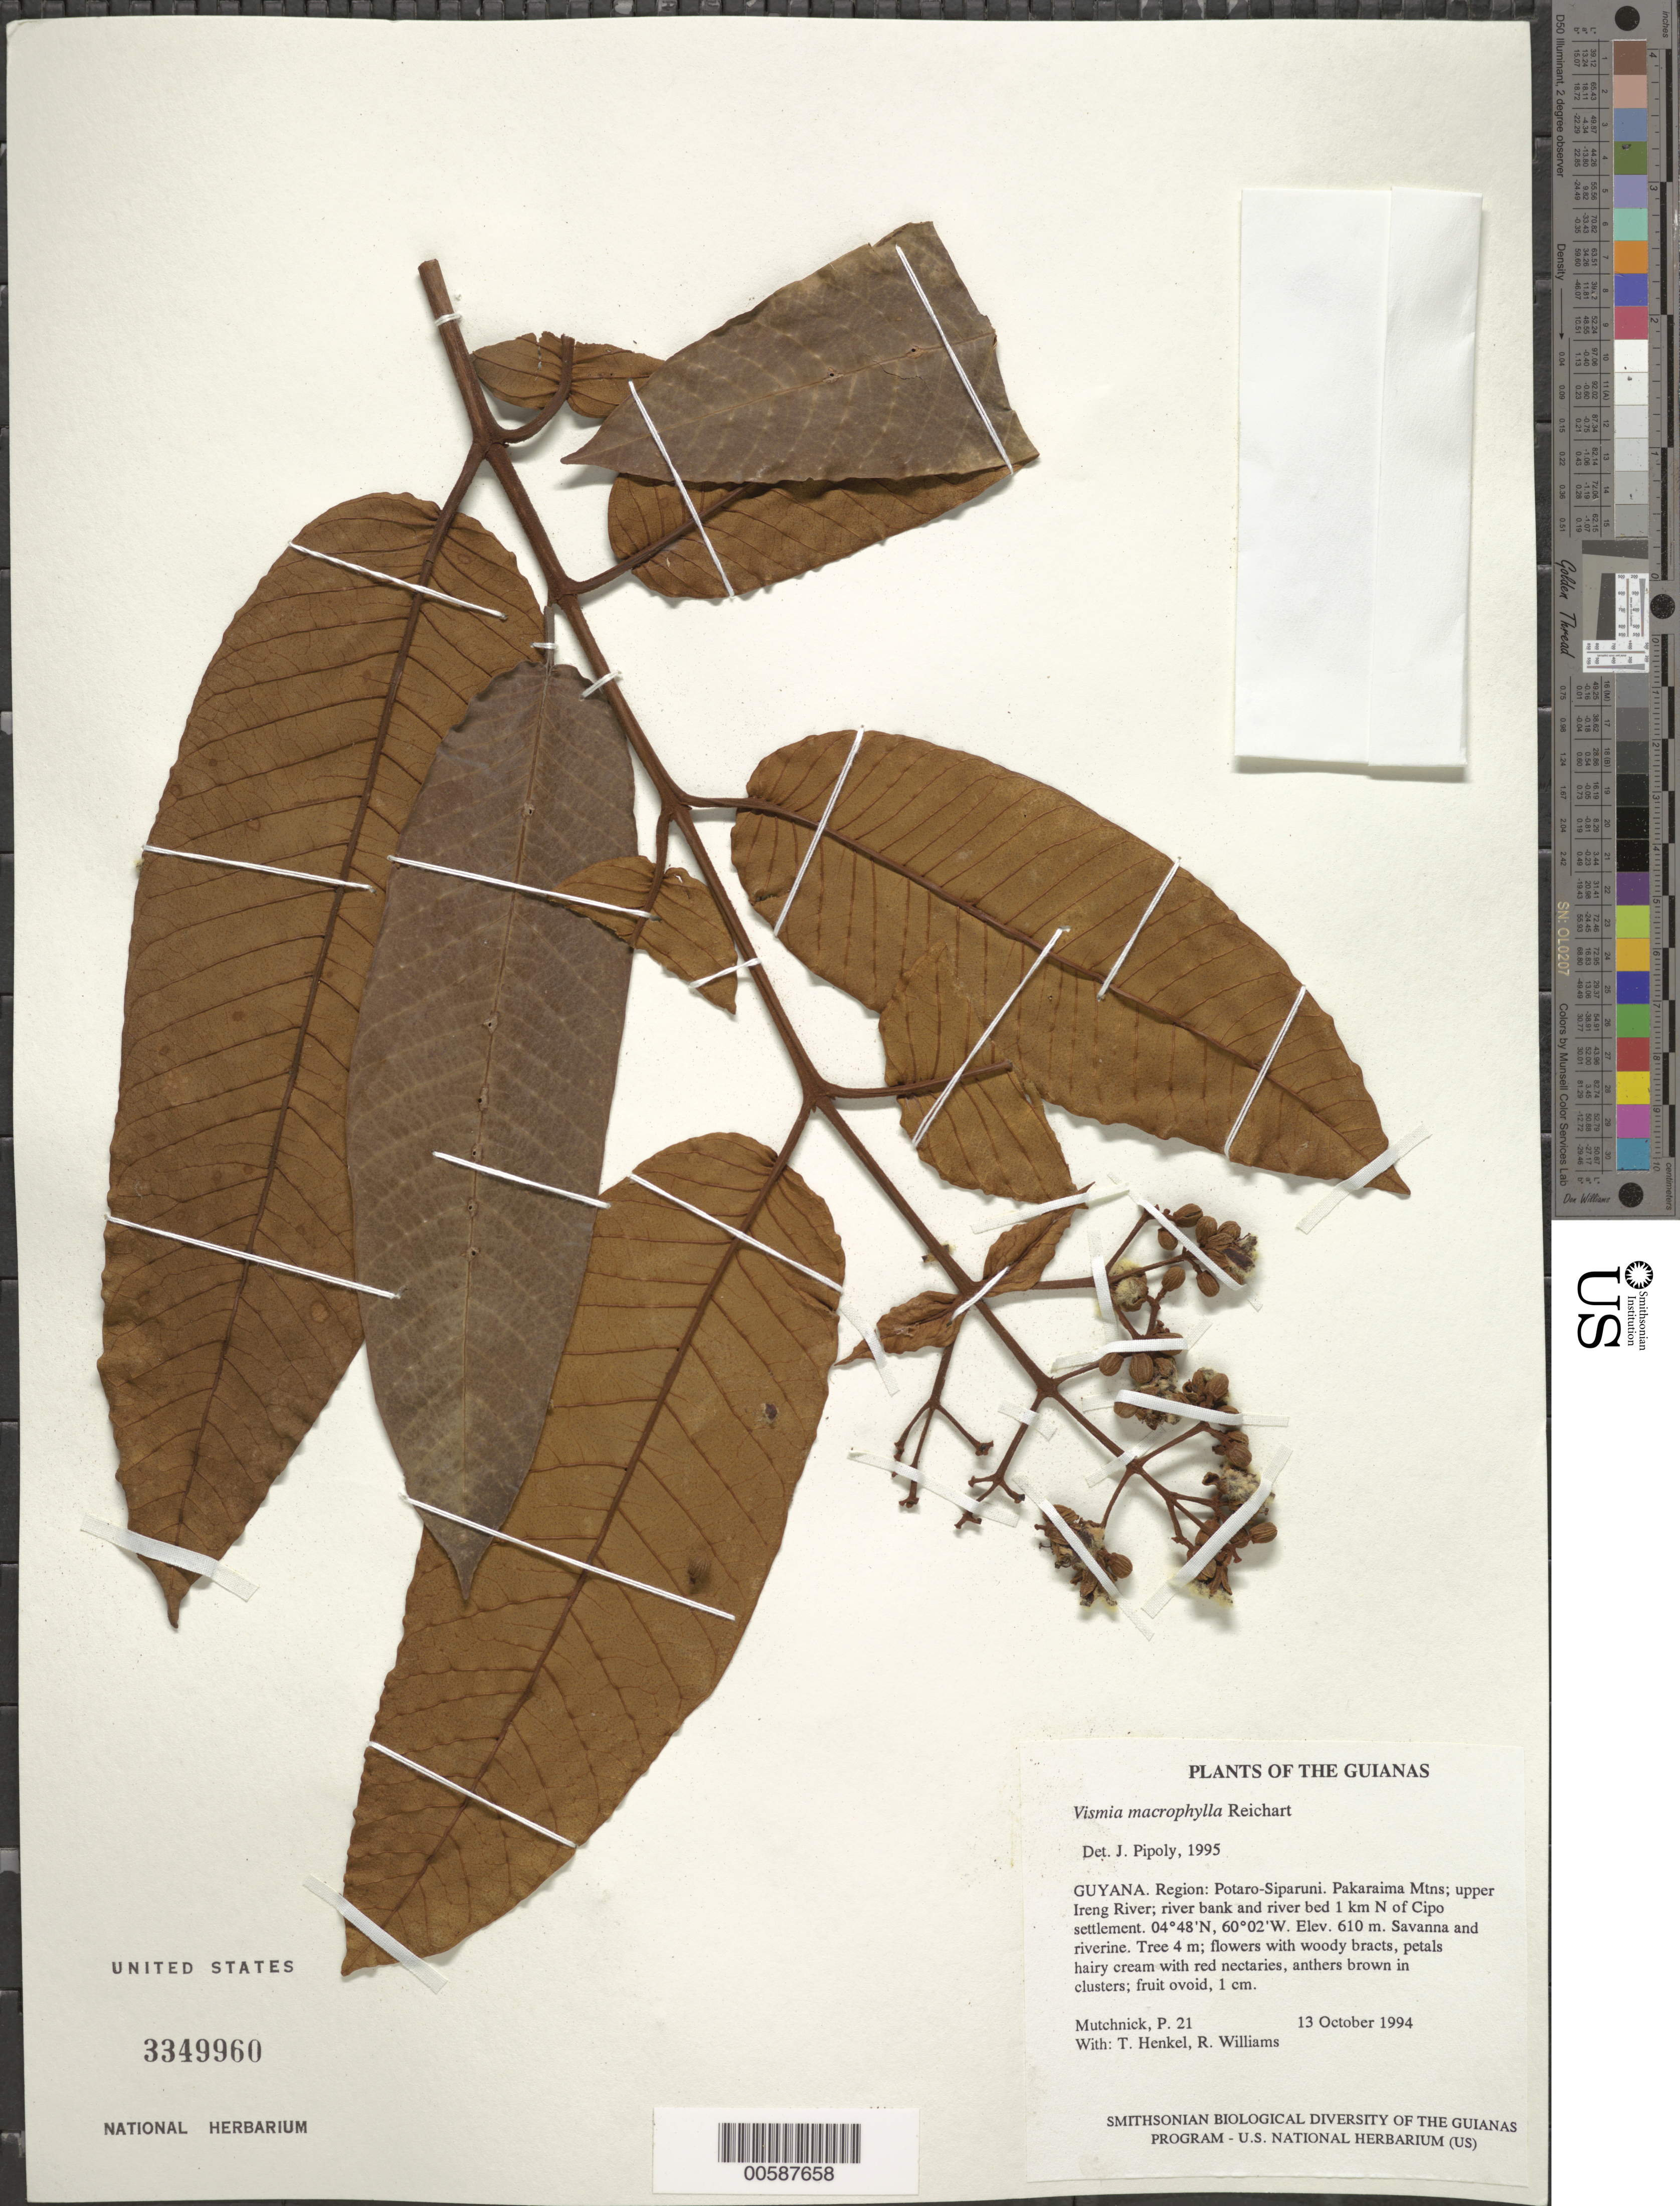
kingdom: Plantae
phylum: Tracheophyta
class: Magnoliopsida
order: Malpighiales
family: Hypericaceae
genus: Vismia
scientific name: Vismia macrophylla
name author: Kunth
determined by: Pipoly, J. J., III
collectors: P. Mutchnick, T. Henkel & R. Williams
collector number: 21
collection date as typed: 13 October 1994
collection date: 1994-10-13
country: Guyana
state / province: Potaro-Siparuni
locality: Pakaraima Mtns; upper Ireng River; river bank and river bed 1 km N of Cipo settlement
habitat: Savanna and riverine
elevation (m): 610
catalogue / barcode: US 3349960